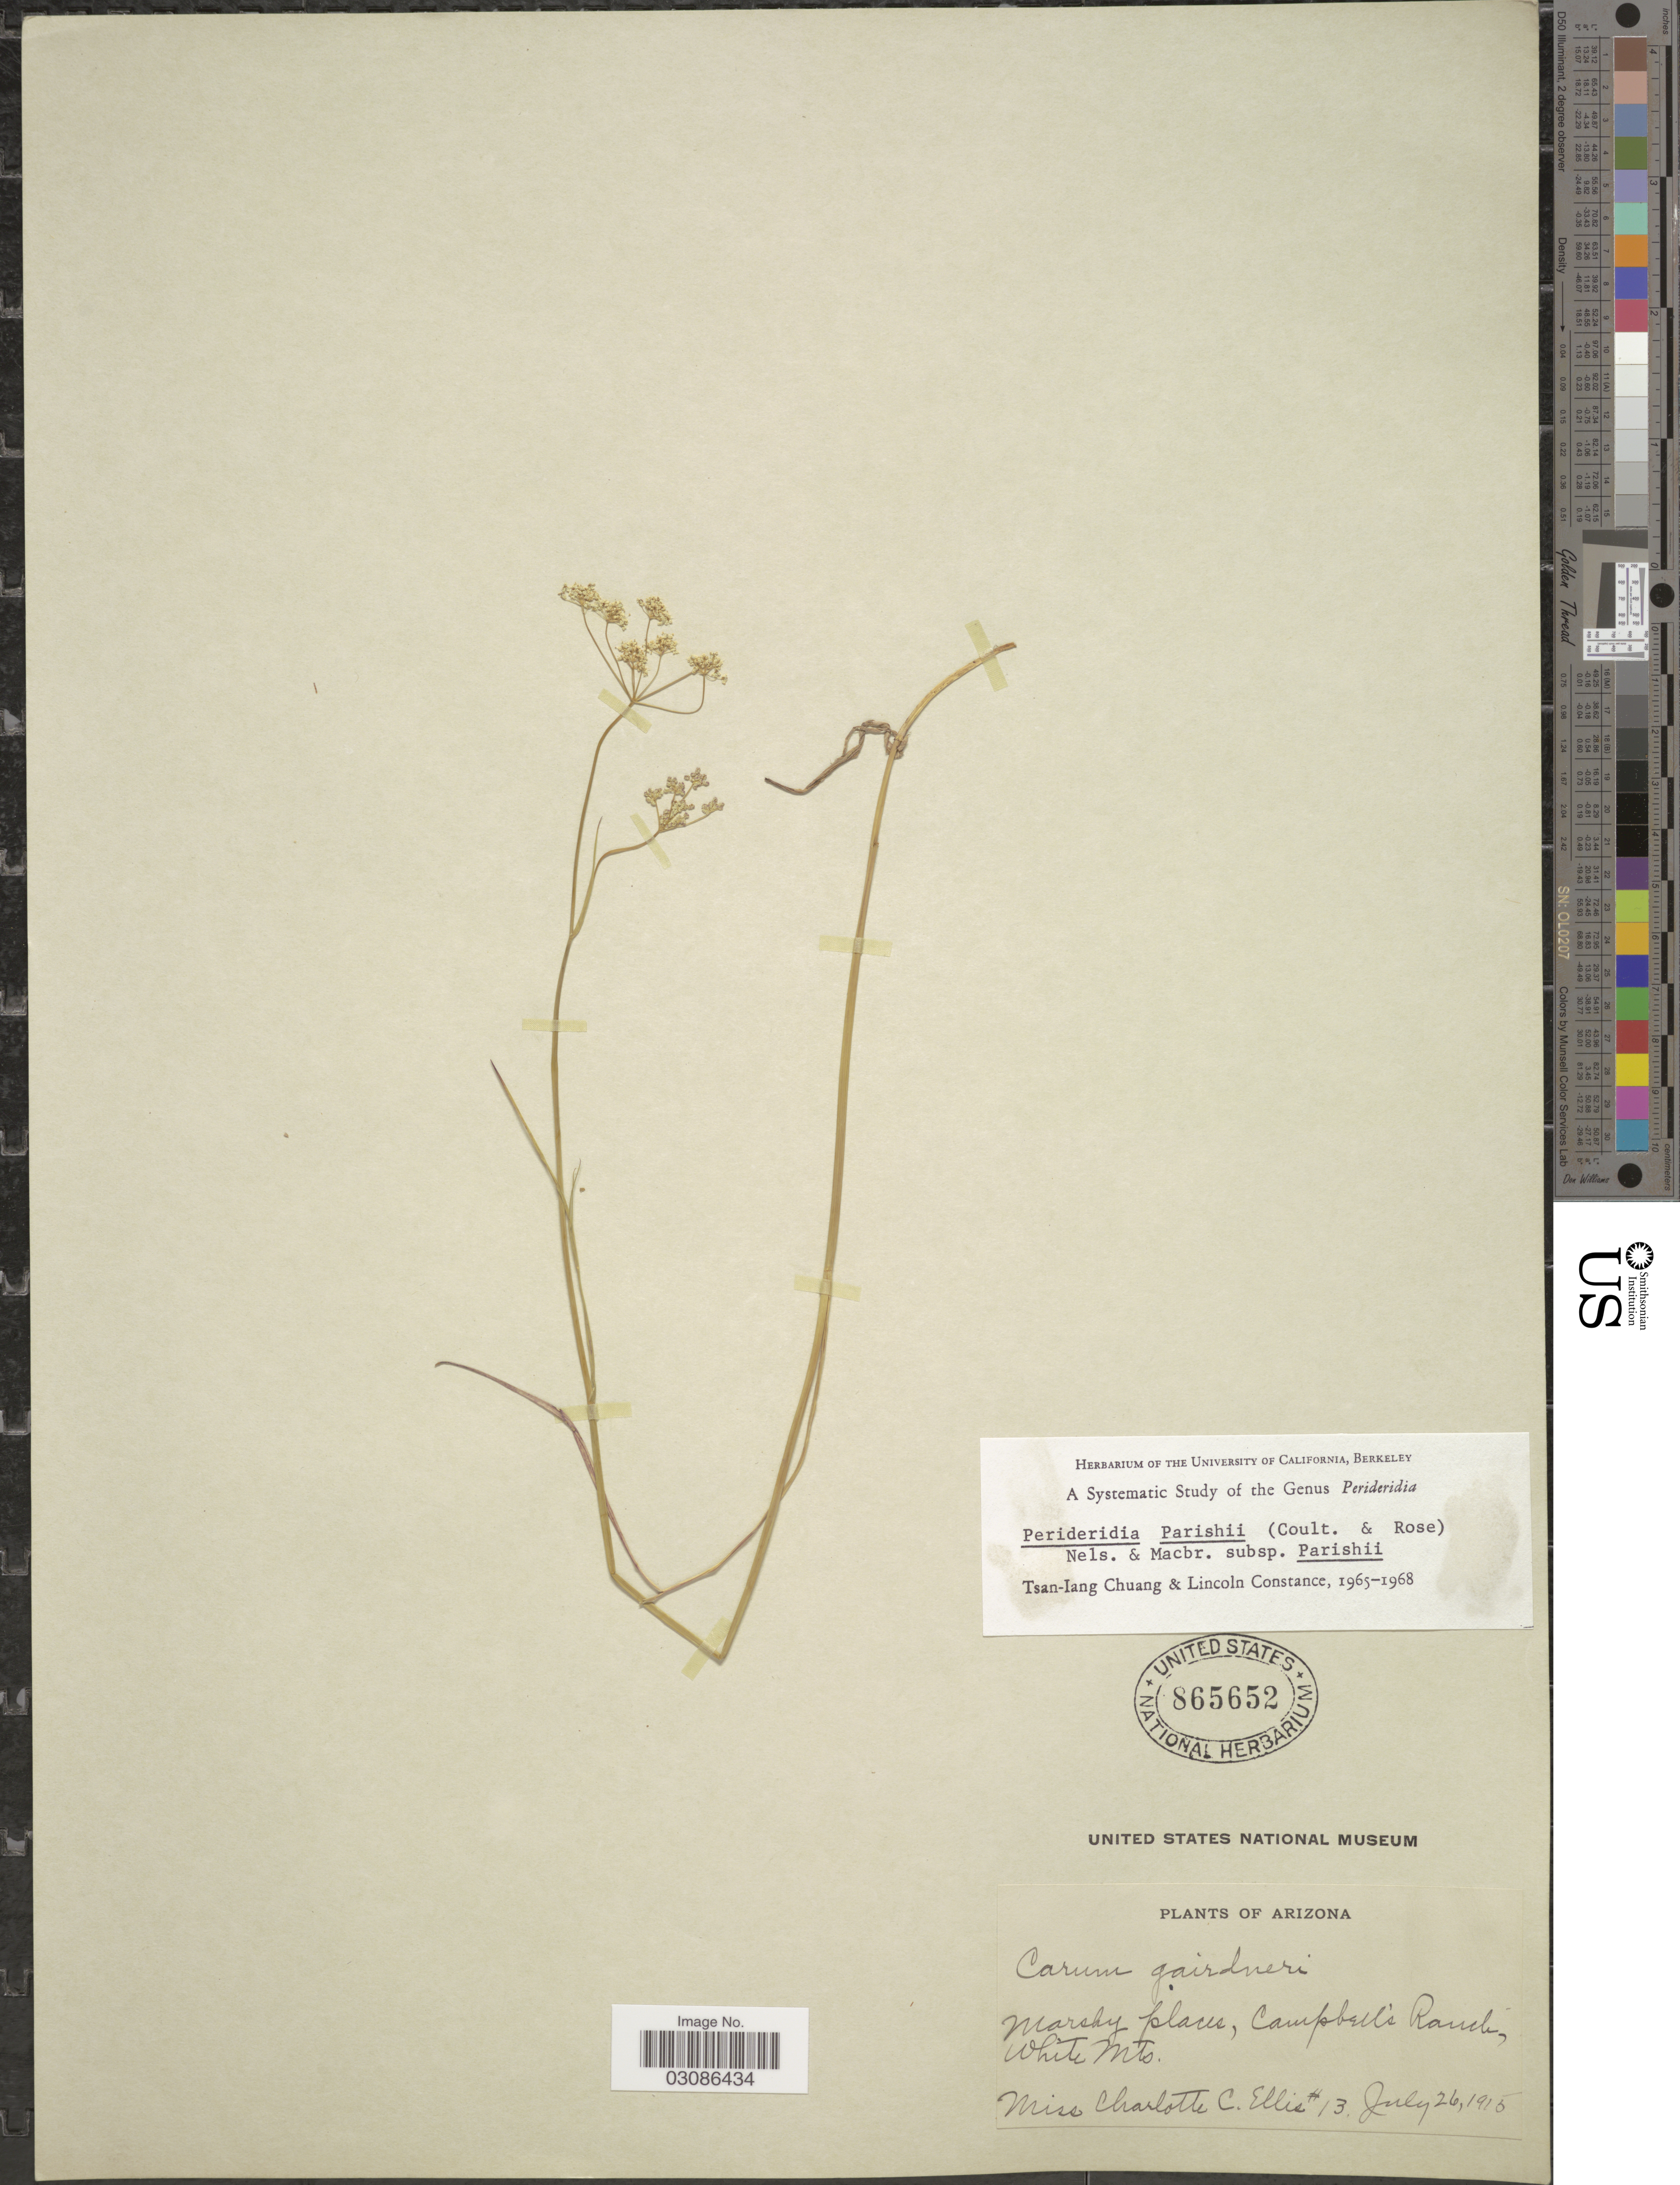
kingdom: Plantae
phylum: Tracheophyta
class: Magnoliopsida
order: Apiales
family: Apiaceae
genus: Perideridia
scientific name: Perideridia parishii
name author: (J.M. Coult. & Rose) A. Nelson & J.F. Macbr.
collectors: C. C. Ellis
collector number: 13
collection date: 1915-07-26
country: United States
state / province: Arizona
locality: Marshy places, Campbell's Ranch, White Mts.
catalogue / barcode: US 865652